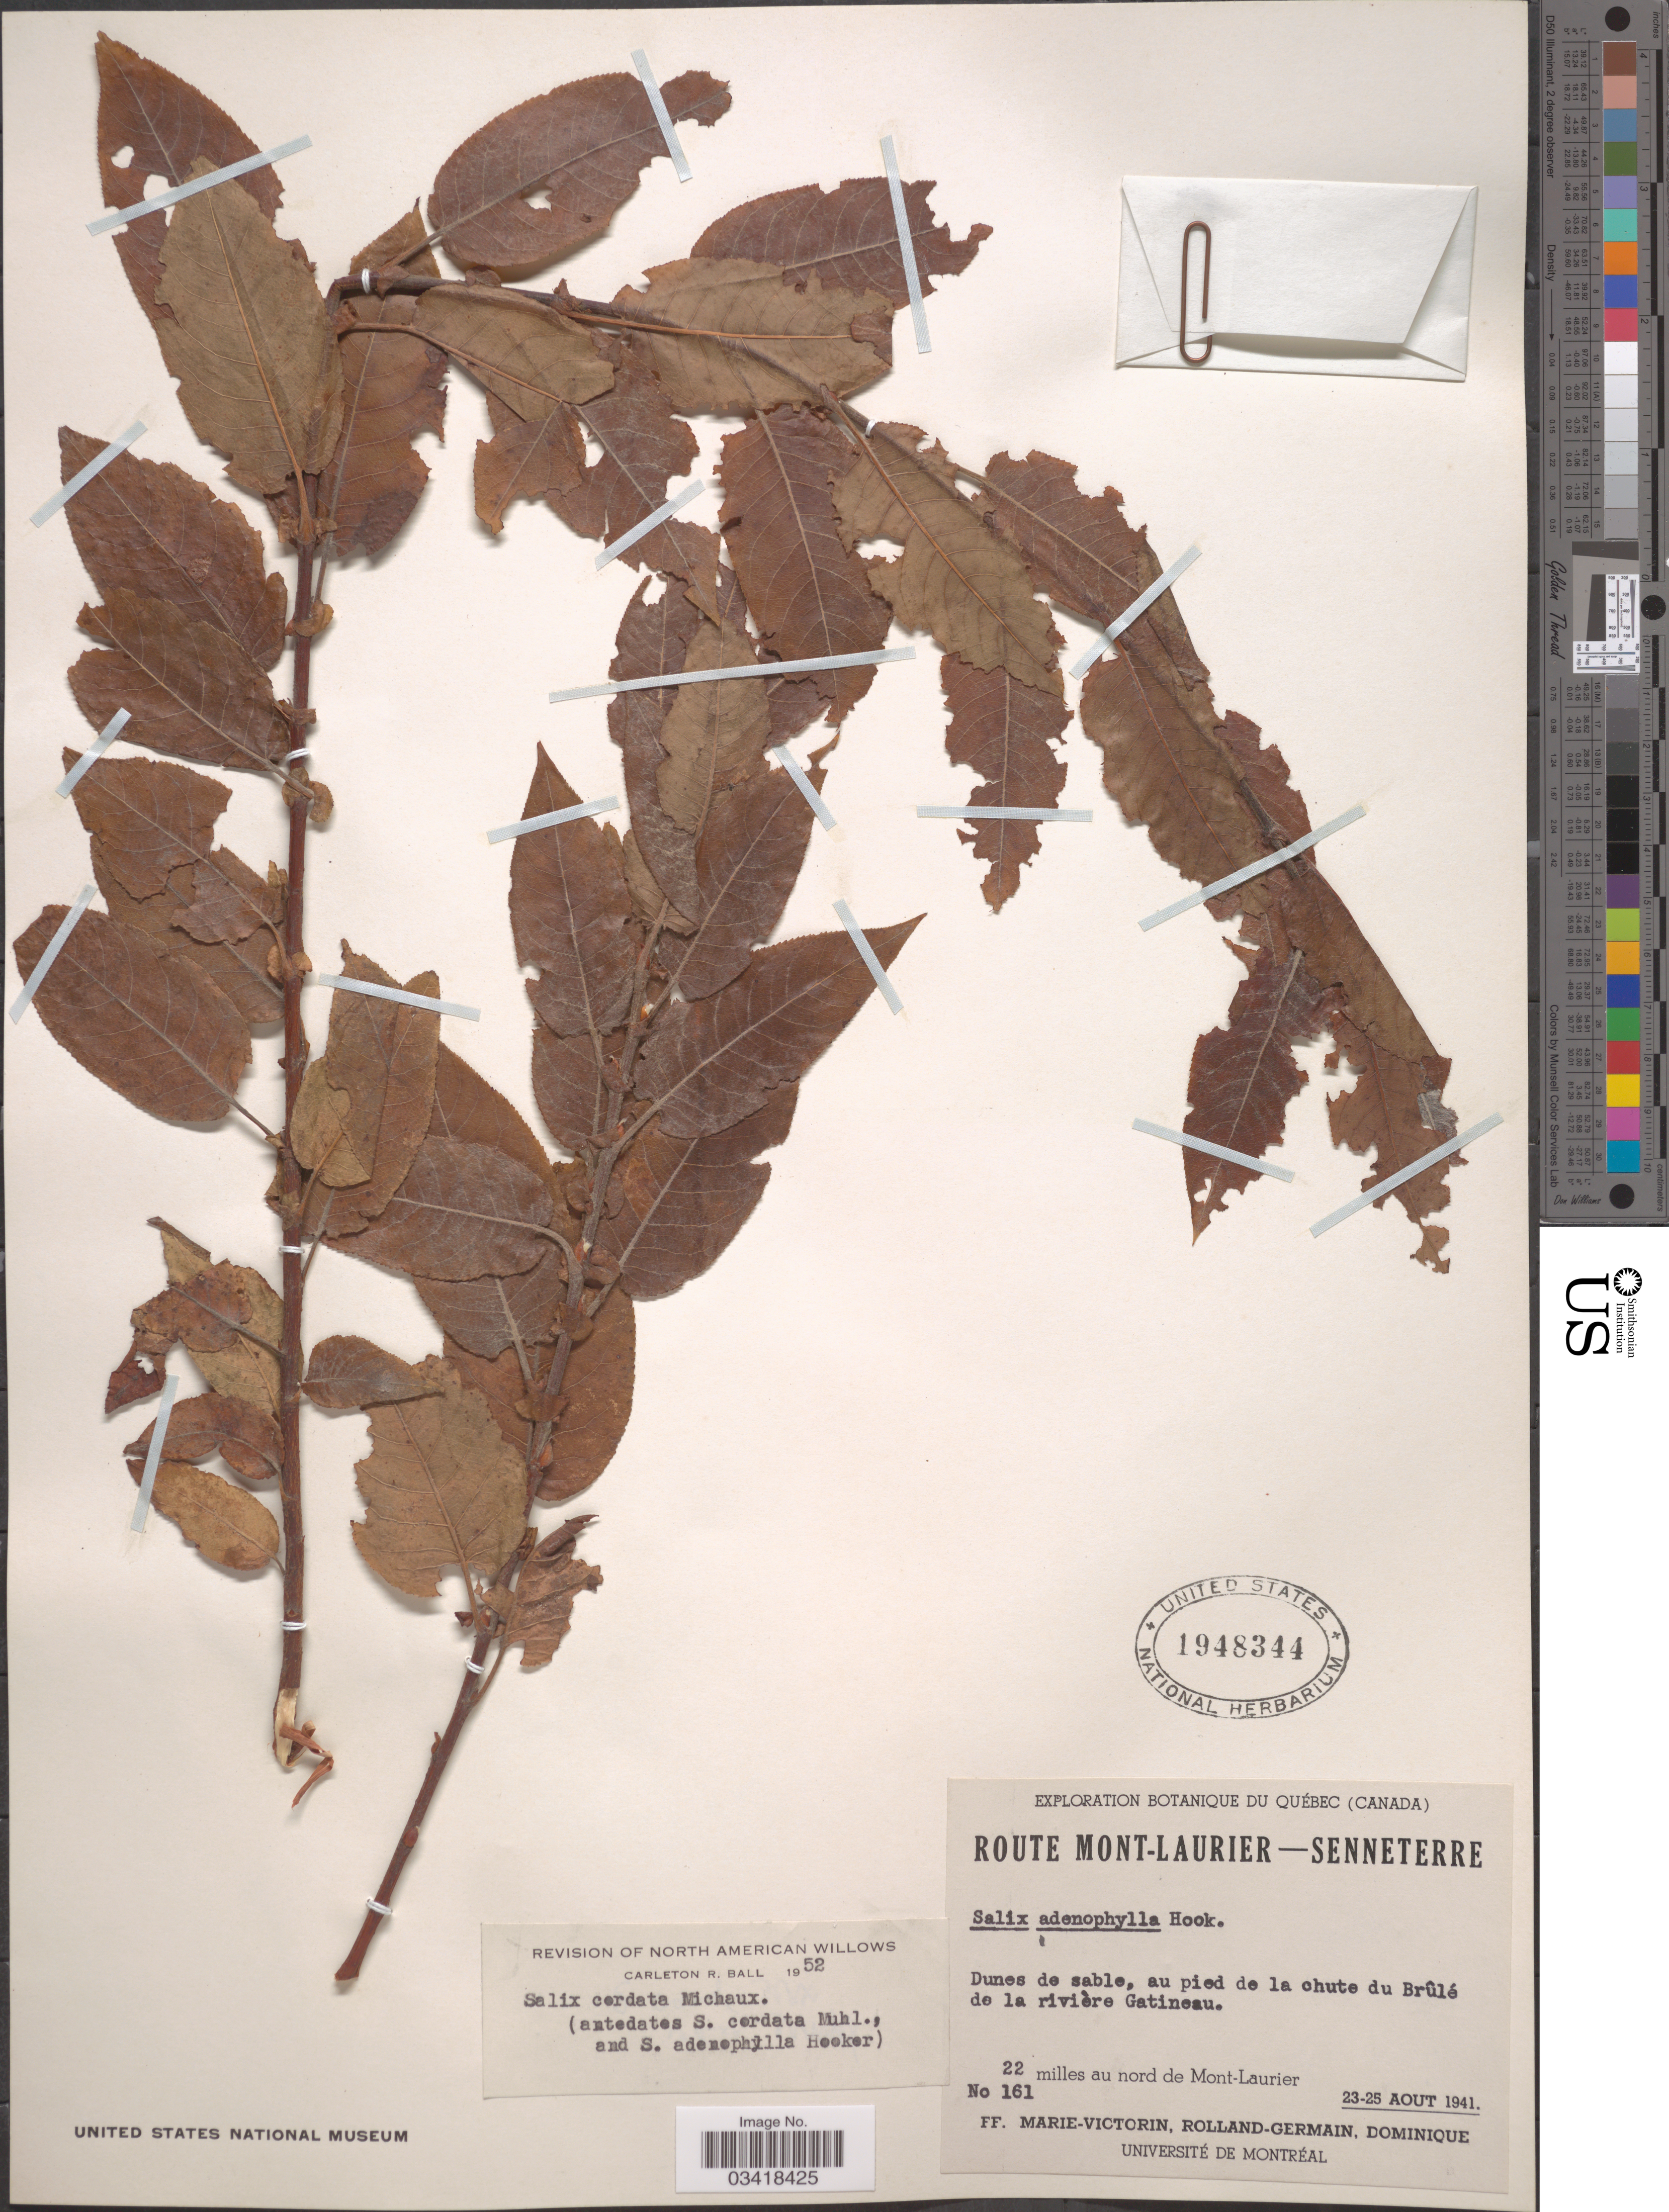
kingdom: Plantae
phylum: Tracheophyta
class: Magnoliopsida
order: Malpighiales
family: Salicaceae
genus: Salix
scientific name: Salix adenophylla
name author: Hook.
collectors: F. Marie-Victorin, Rolland-Germain & Dominique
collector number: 161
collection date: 1941-08-23/1941-08-25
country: Canada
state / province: Quebec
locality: Route Mont-Laurier-Senneterre. Dunes de sable, au pied de la chute du Brûle de la rivière Gatineau. 22 miles au nord de Mont-Laurier.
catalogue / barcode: US 1948344